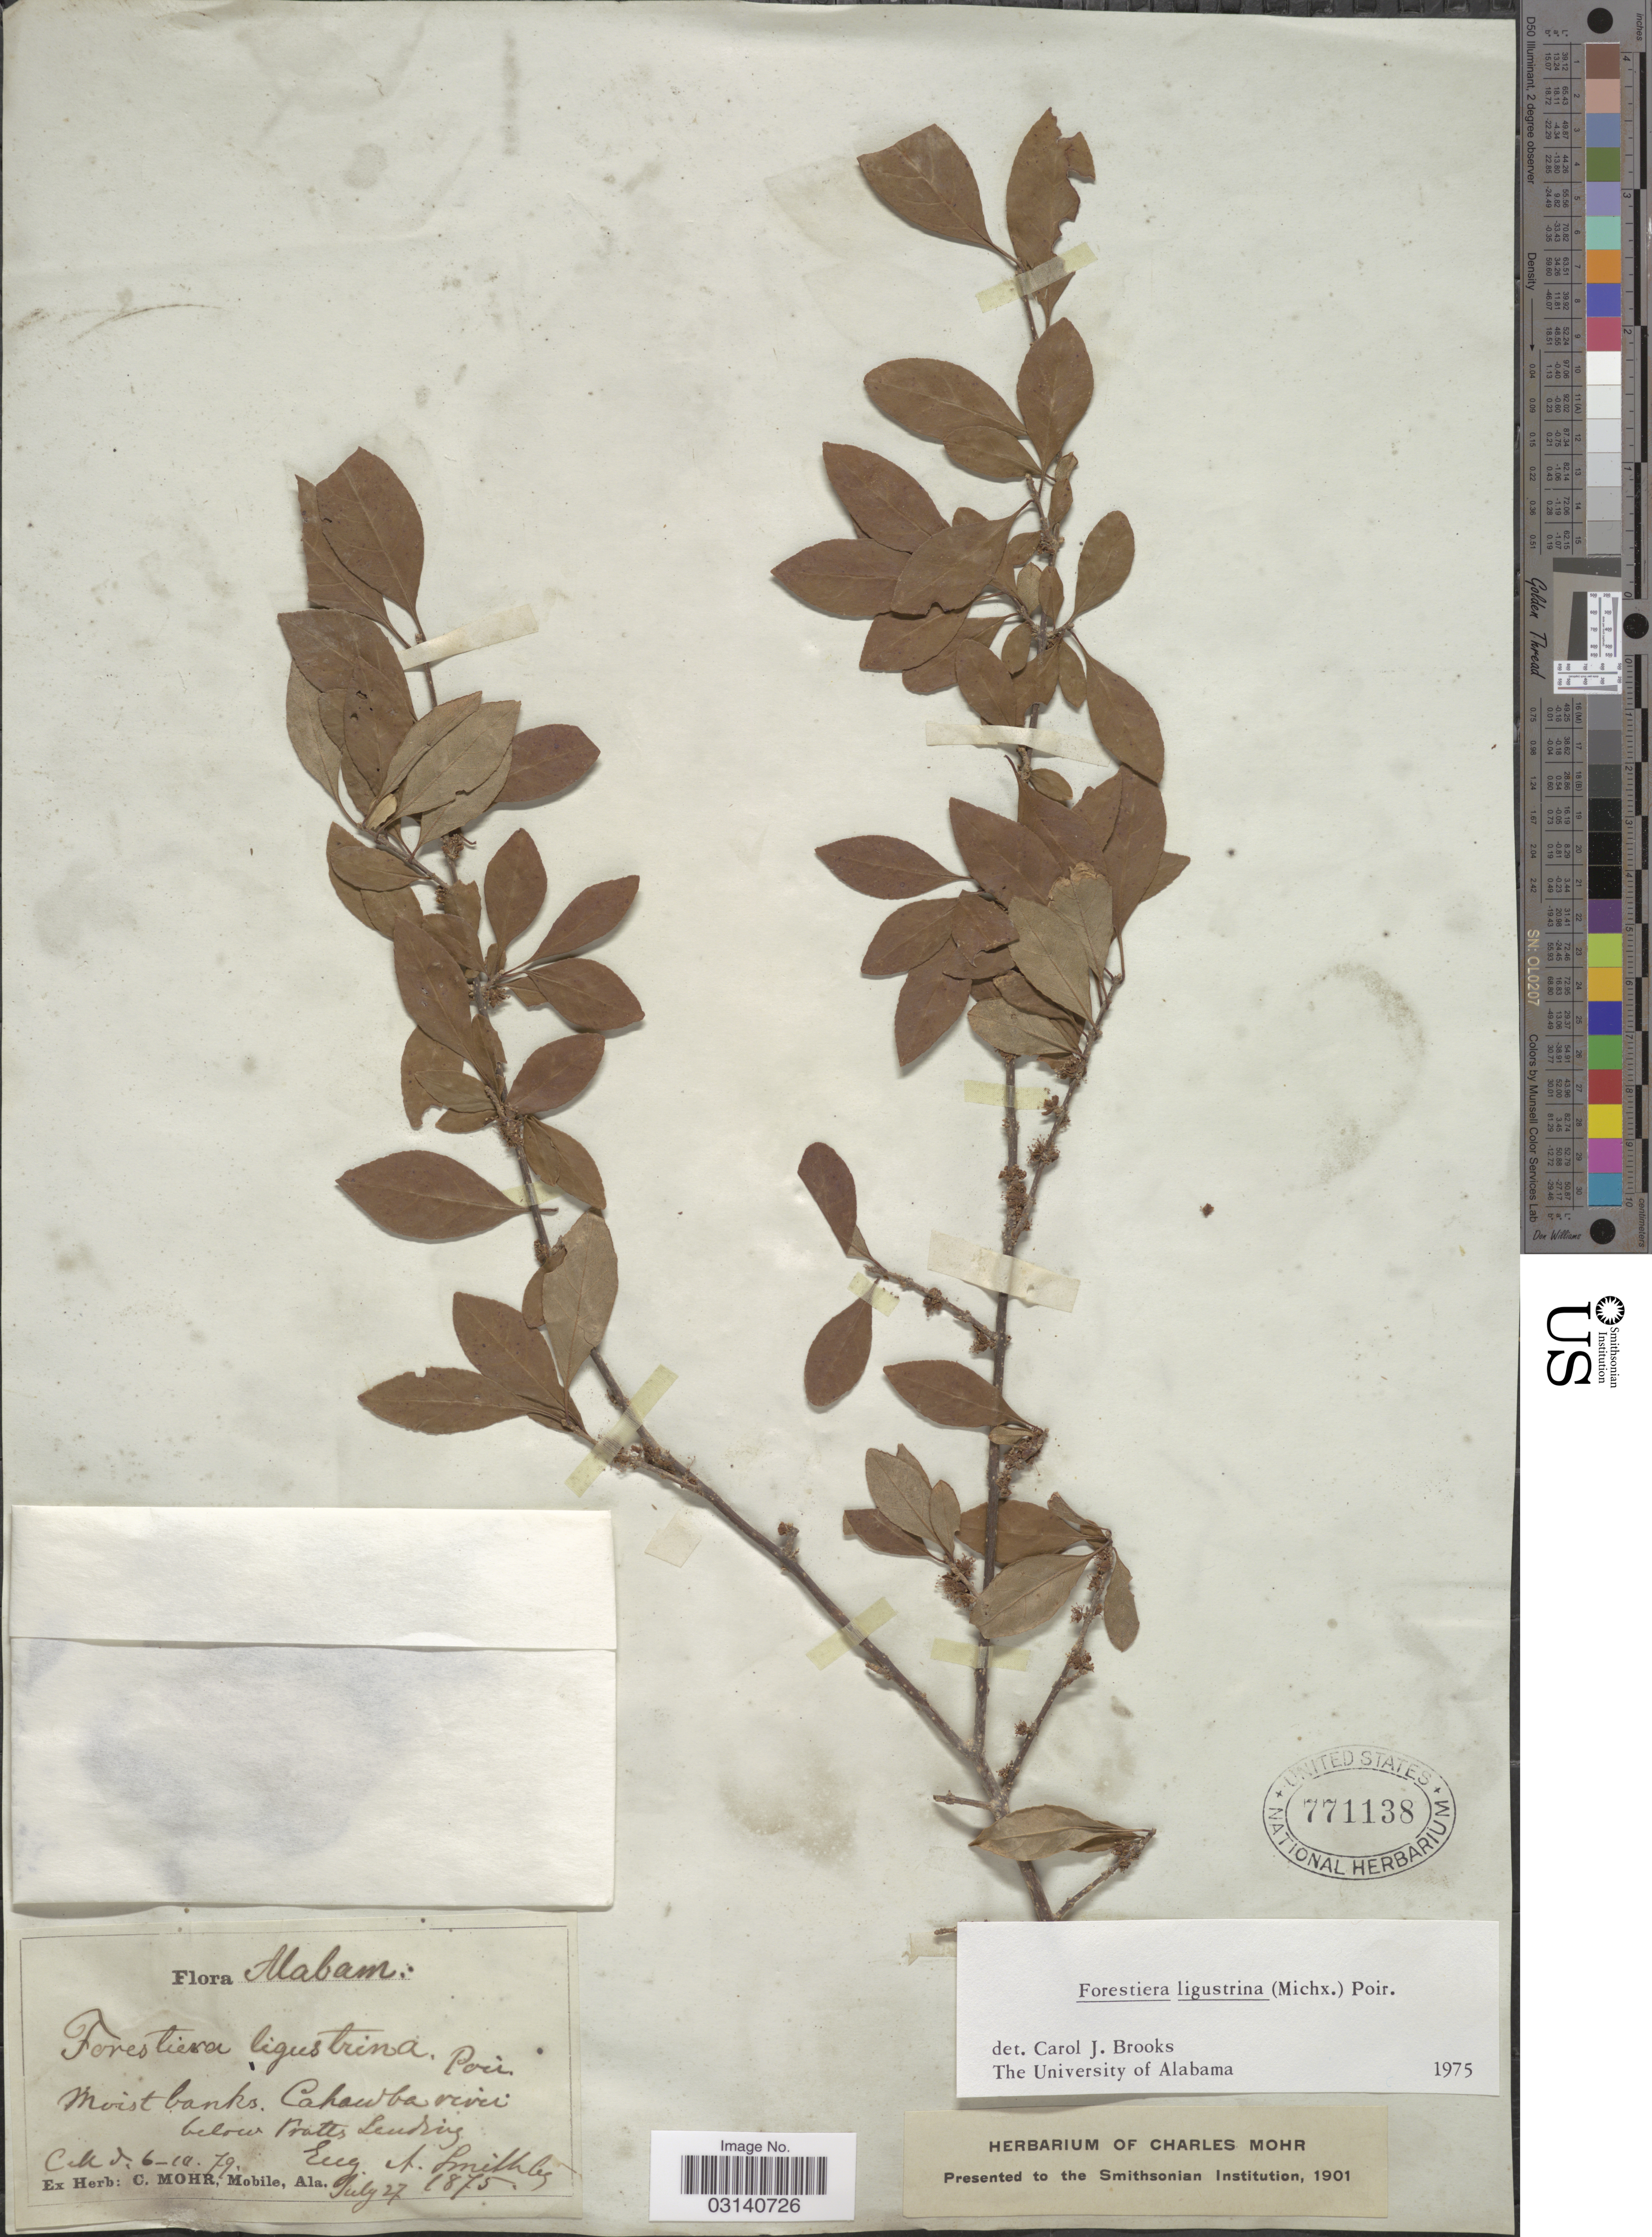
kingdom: Plantae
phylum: Tracheophyta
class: Magnoliopsida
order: Lamiales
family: Oleaceae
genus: Forestiera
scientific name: Forestiera ligustrina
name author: (Michx.) Poir.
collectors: A. Smith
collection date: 1875-07-27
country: United States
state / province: Alabama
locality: Cahawba river below Pratts Landing.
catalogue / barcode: US 771138